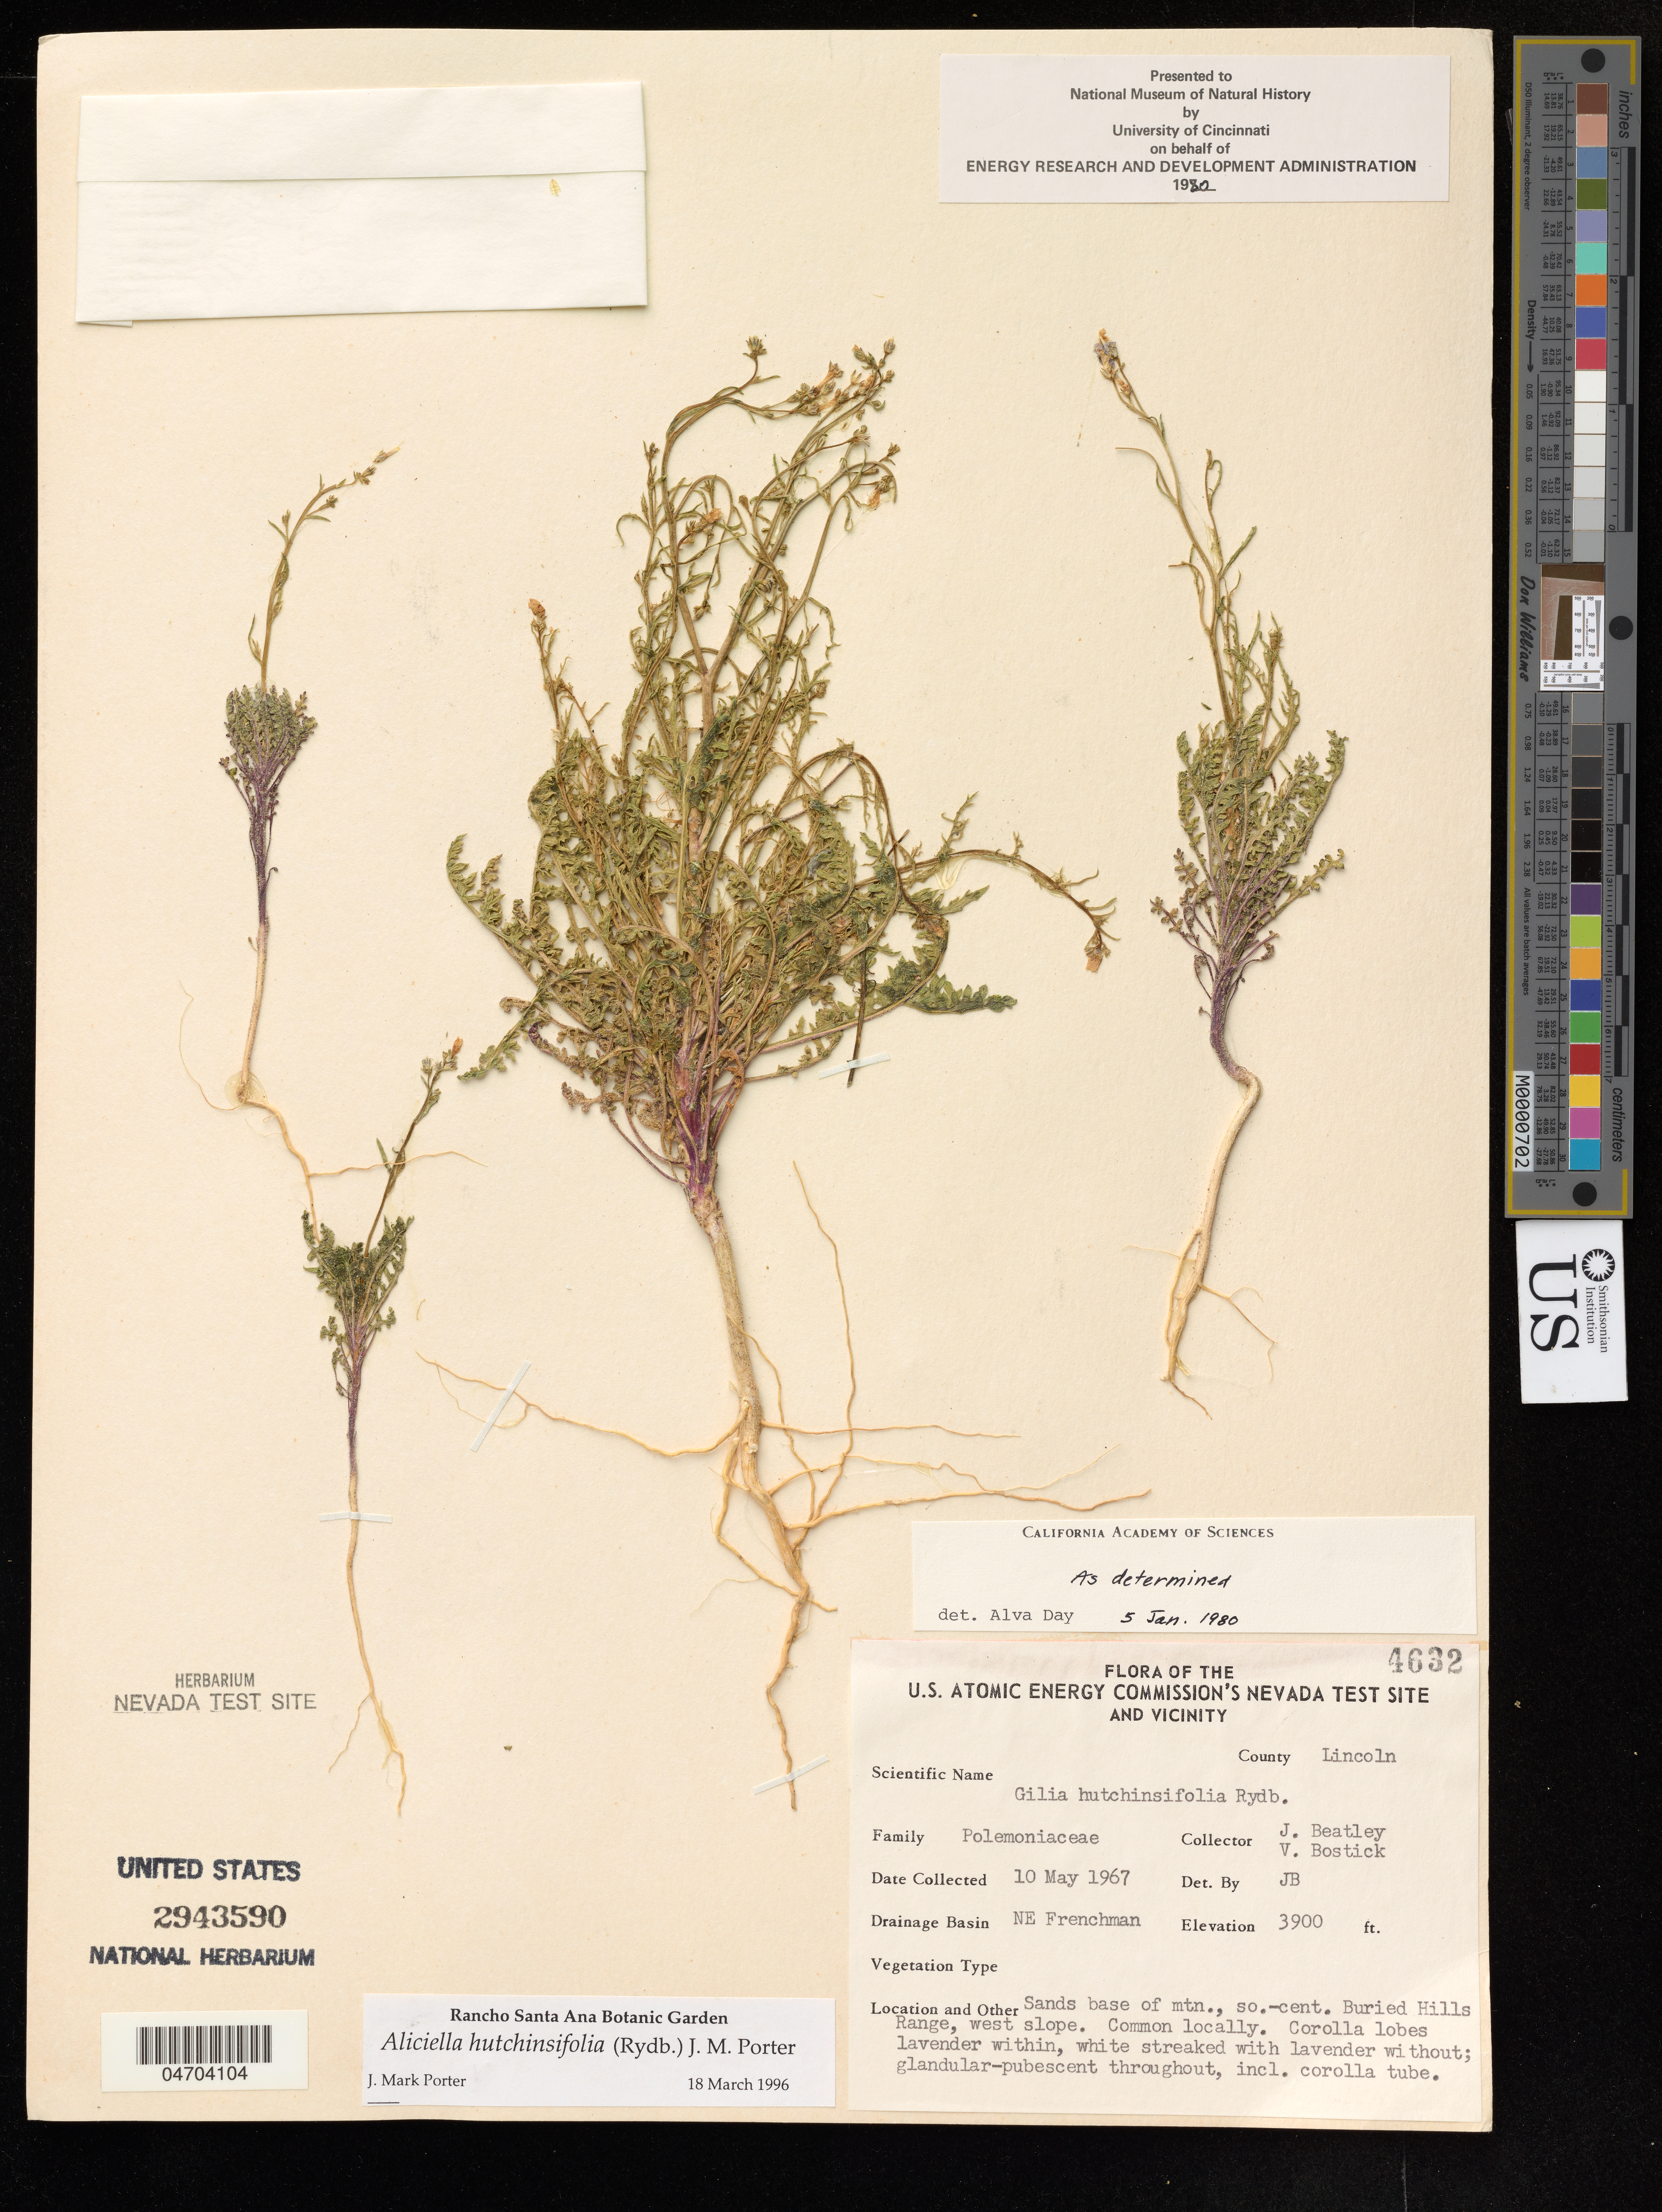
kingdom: Plantae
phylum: Tracheophyta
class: Magnoliopsida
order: Ericales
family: Polemoniaceae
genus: Aliciella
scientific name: Aliciella hutchinsifolia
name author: (Rydb.) J.M. Porter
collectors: J. Beatly & V. Bostick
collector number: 4632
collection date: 1967-05-10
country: United States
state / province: Nevada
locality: The U.S. Atomic Energy Commission's Nevada Test Site and Vicinity. Lincoln. NE Frenchman. Buried Hills Range.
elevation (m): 1189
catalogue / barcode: US 2943590